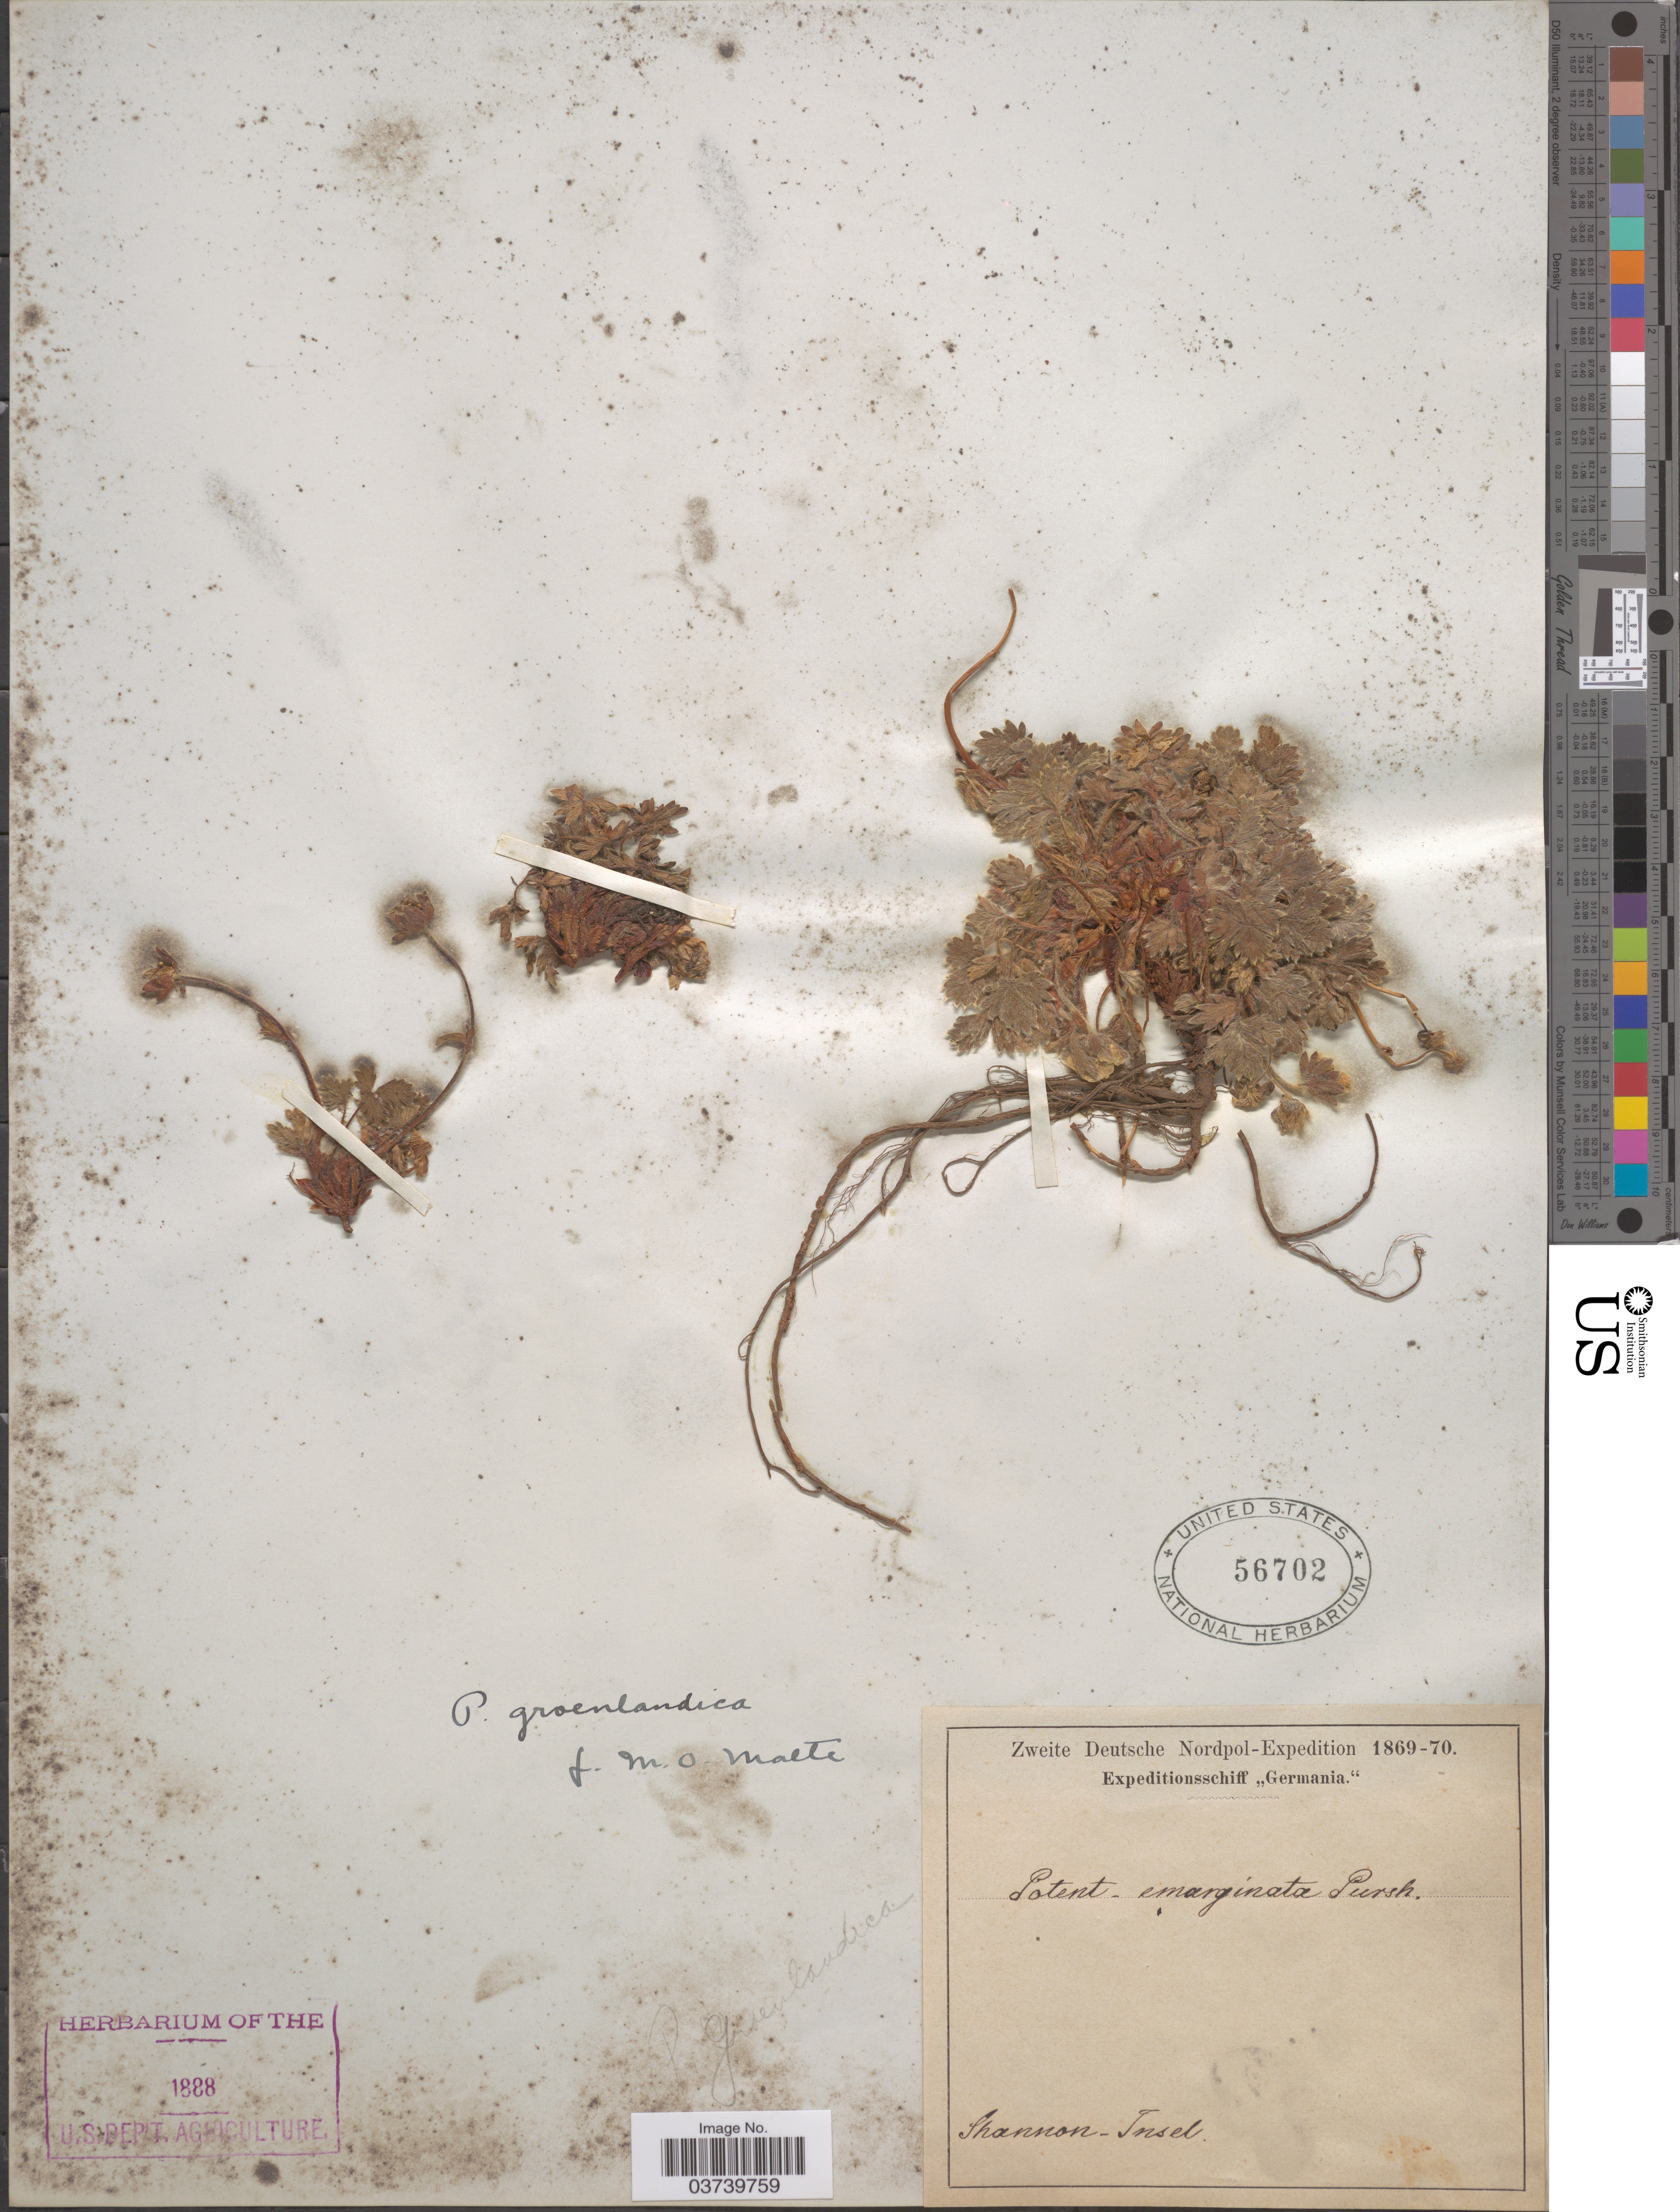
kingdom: Plantae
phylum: Tracheophyta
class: Magnoliopsida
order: Rosales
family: Rosaceae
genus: Potentilla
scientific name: Potentilla groenlandica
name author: R. Br.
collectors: Zweite Deutsche Nordpol-Expedition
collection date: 1869/1870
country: Germany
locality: Shannon-Insel.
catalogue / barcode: US 56702